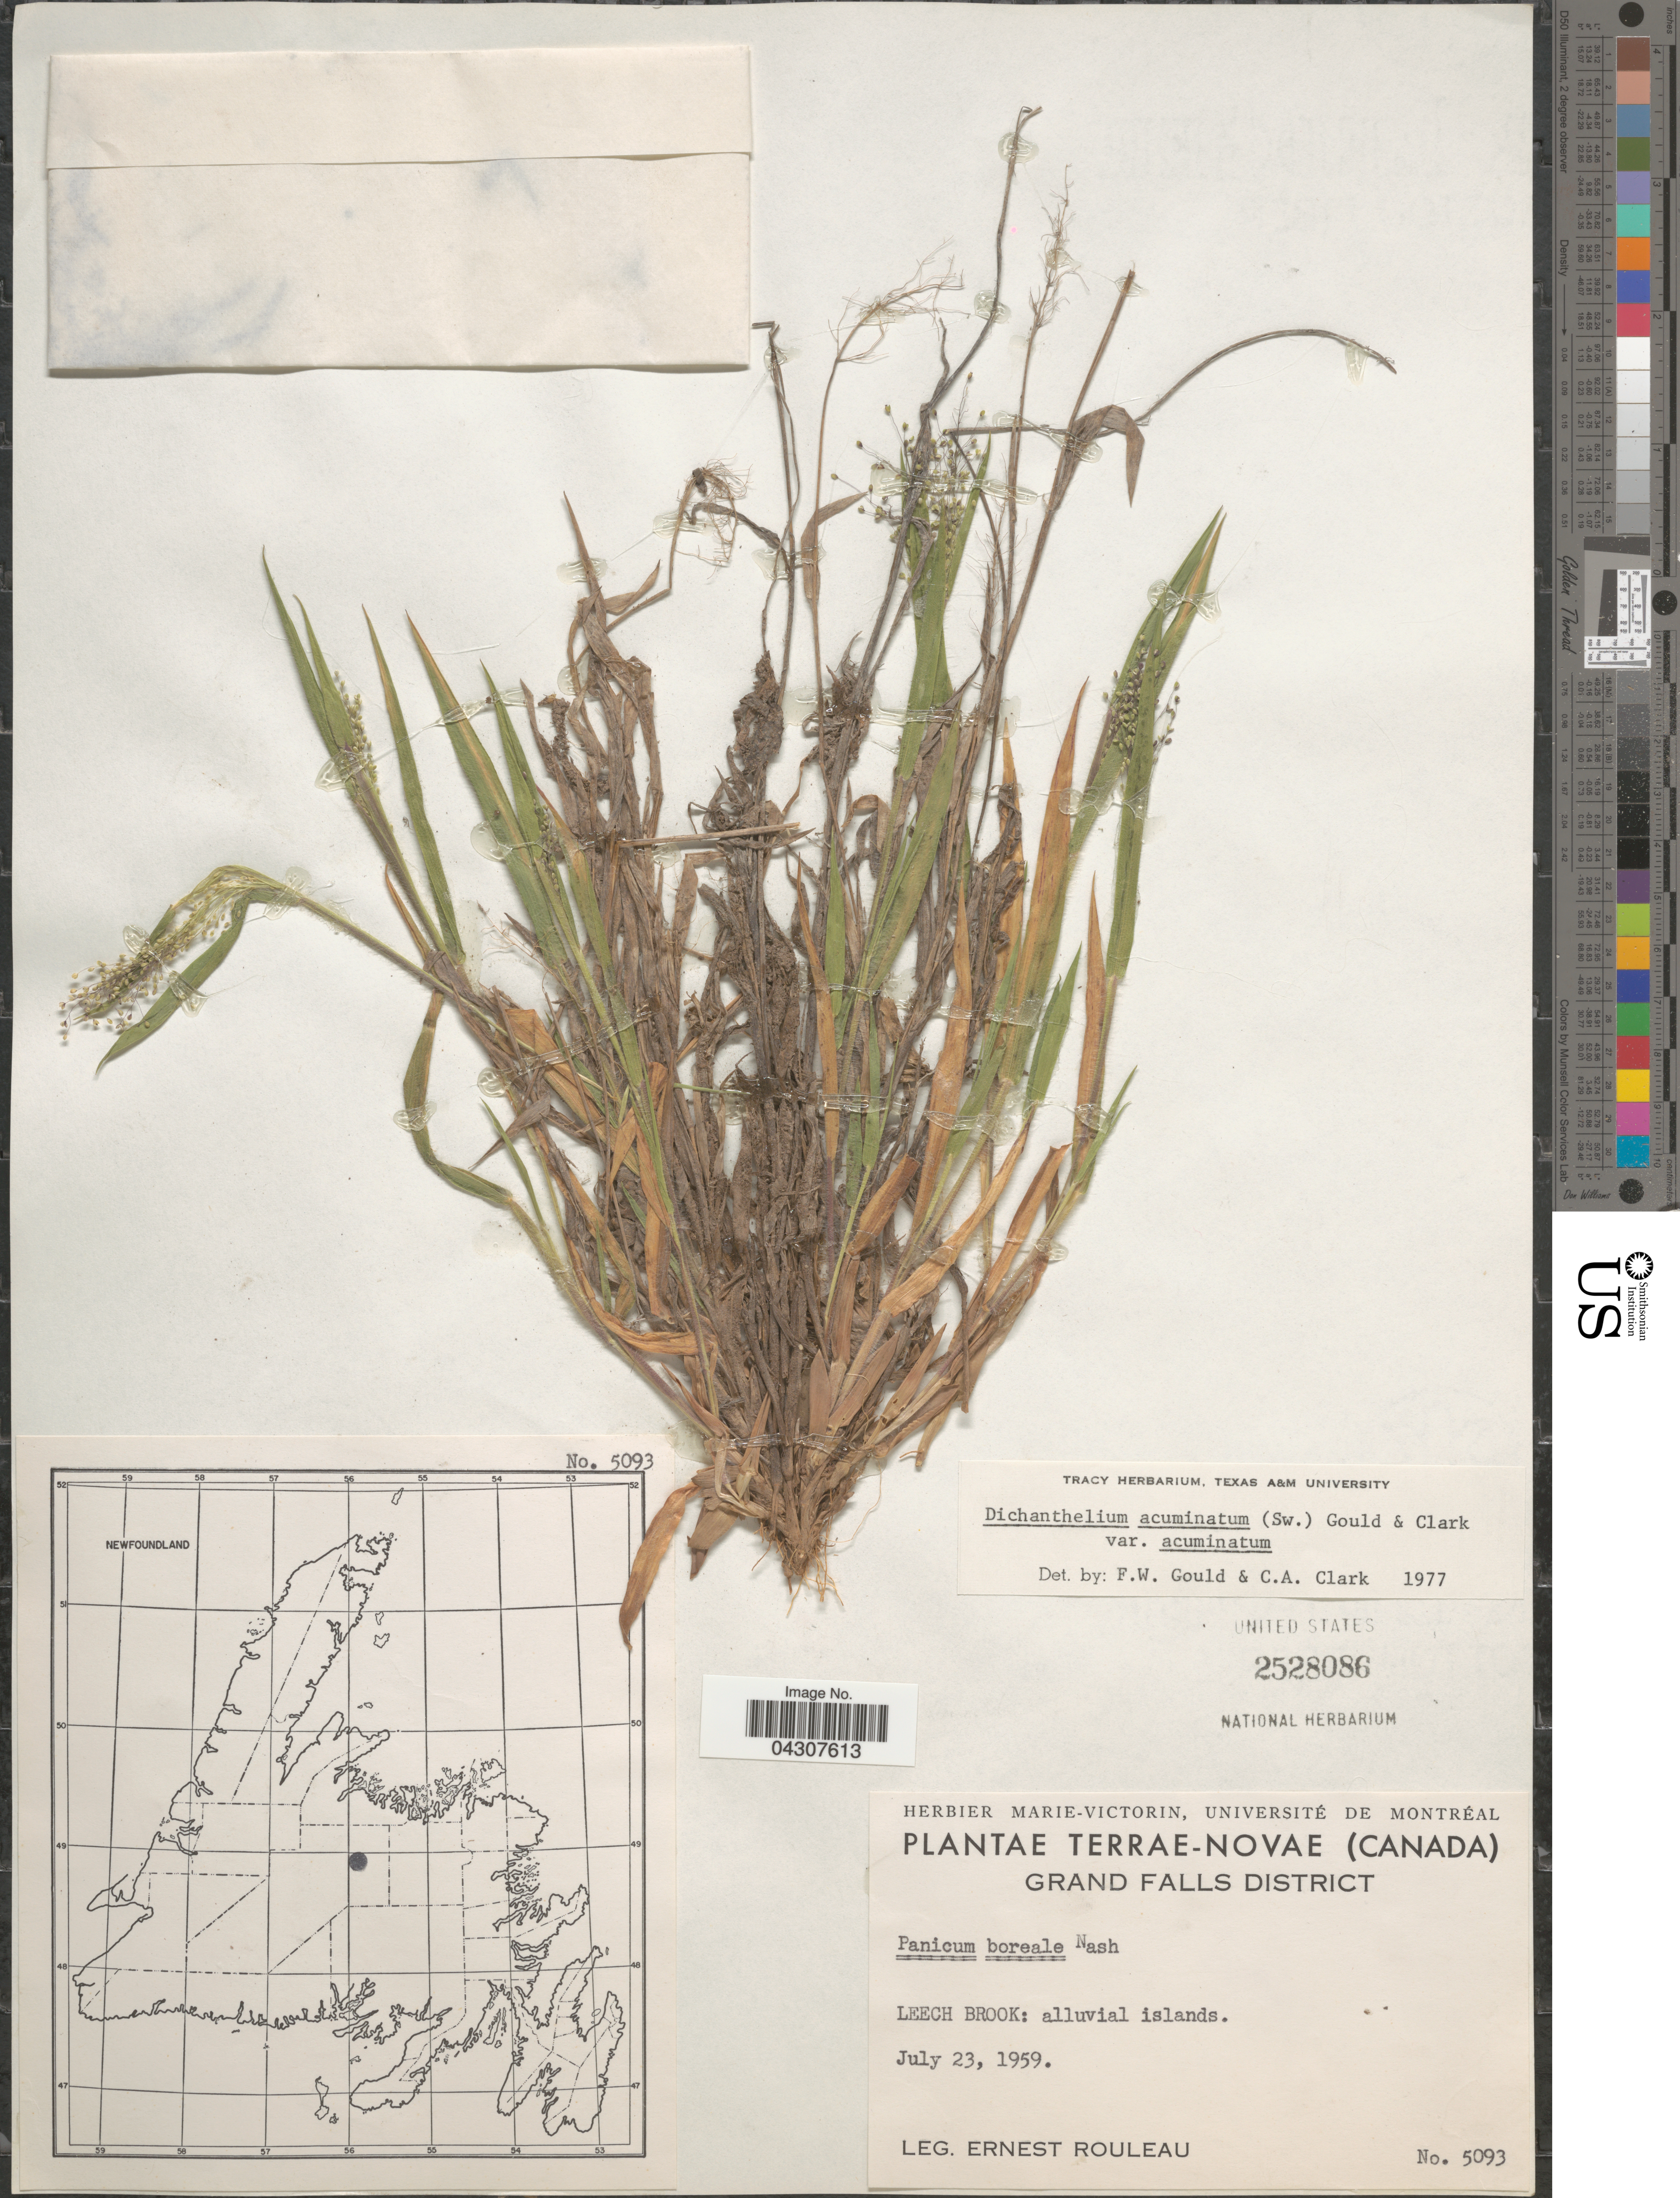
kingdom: Plantae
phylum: Tracheophyta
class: Liliopsida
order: Poales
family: Poaceae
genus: Dichanthelium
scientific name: Dichanthelium acuminatum var. acuminatum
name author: (Sw.) Gould & C.A. Clark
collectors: J. Rouleau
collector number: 5093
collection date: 1959-07-23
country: Canada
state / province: Newfoundland and Labrador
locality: Terrae-Novae. Grand Falls District. Leech Brook: alluvial islands.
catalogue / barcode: US 2528086